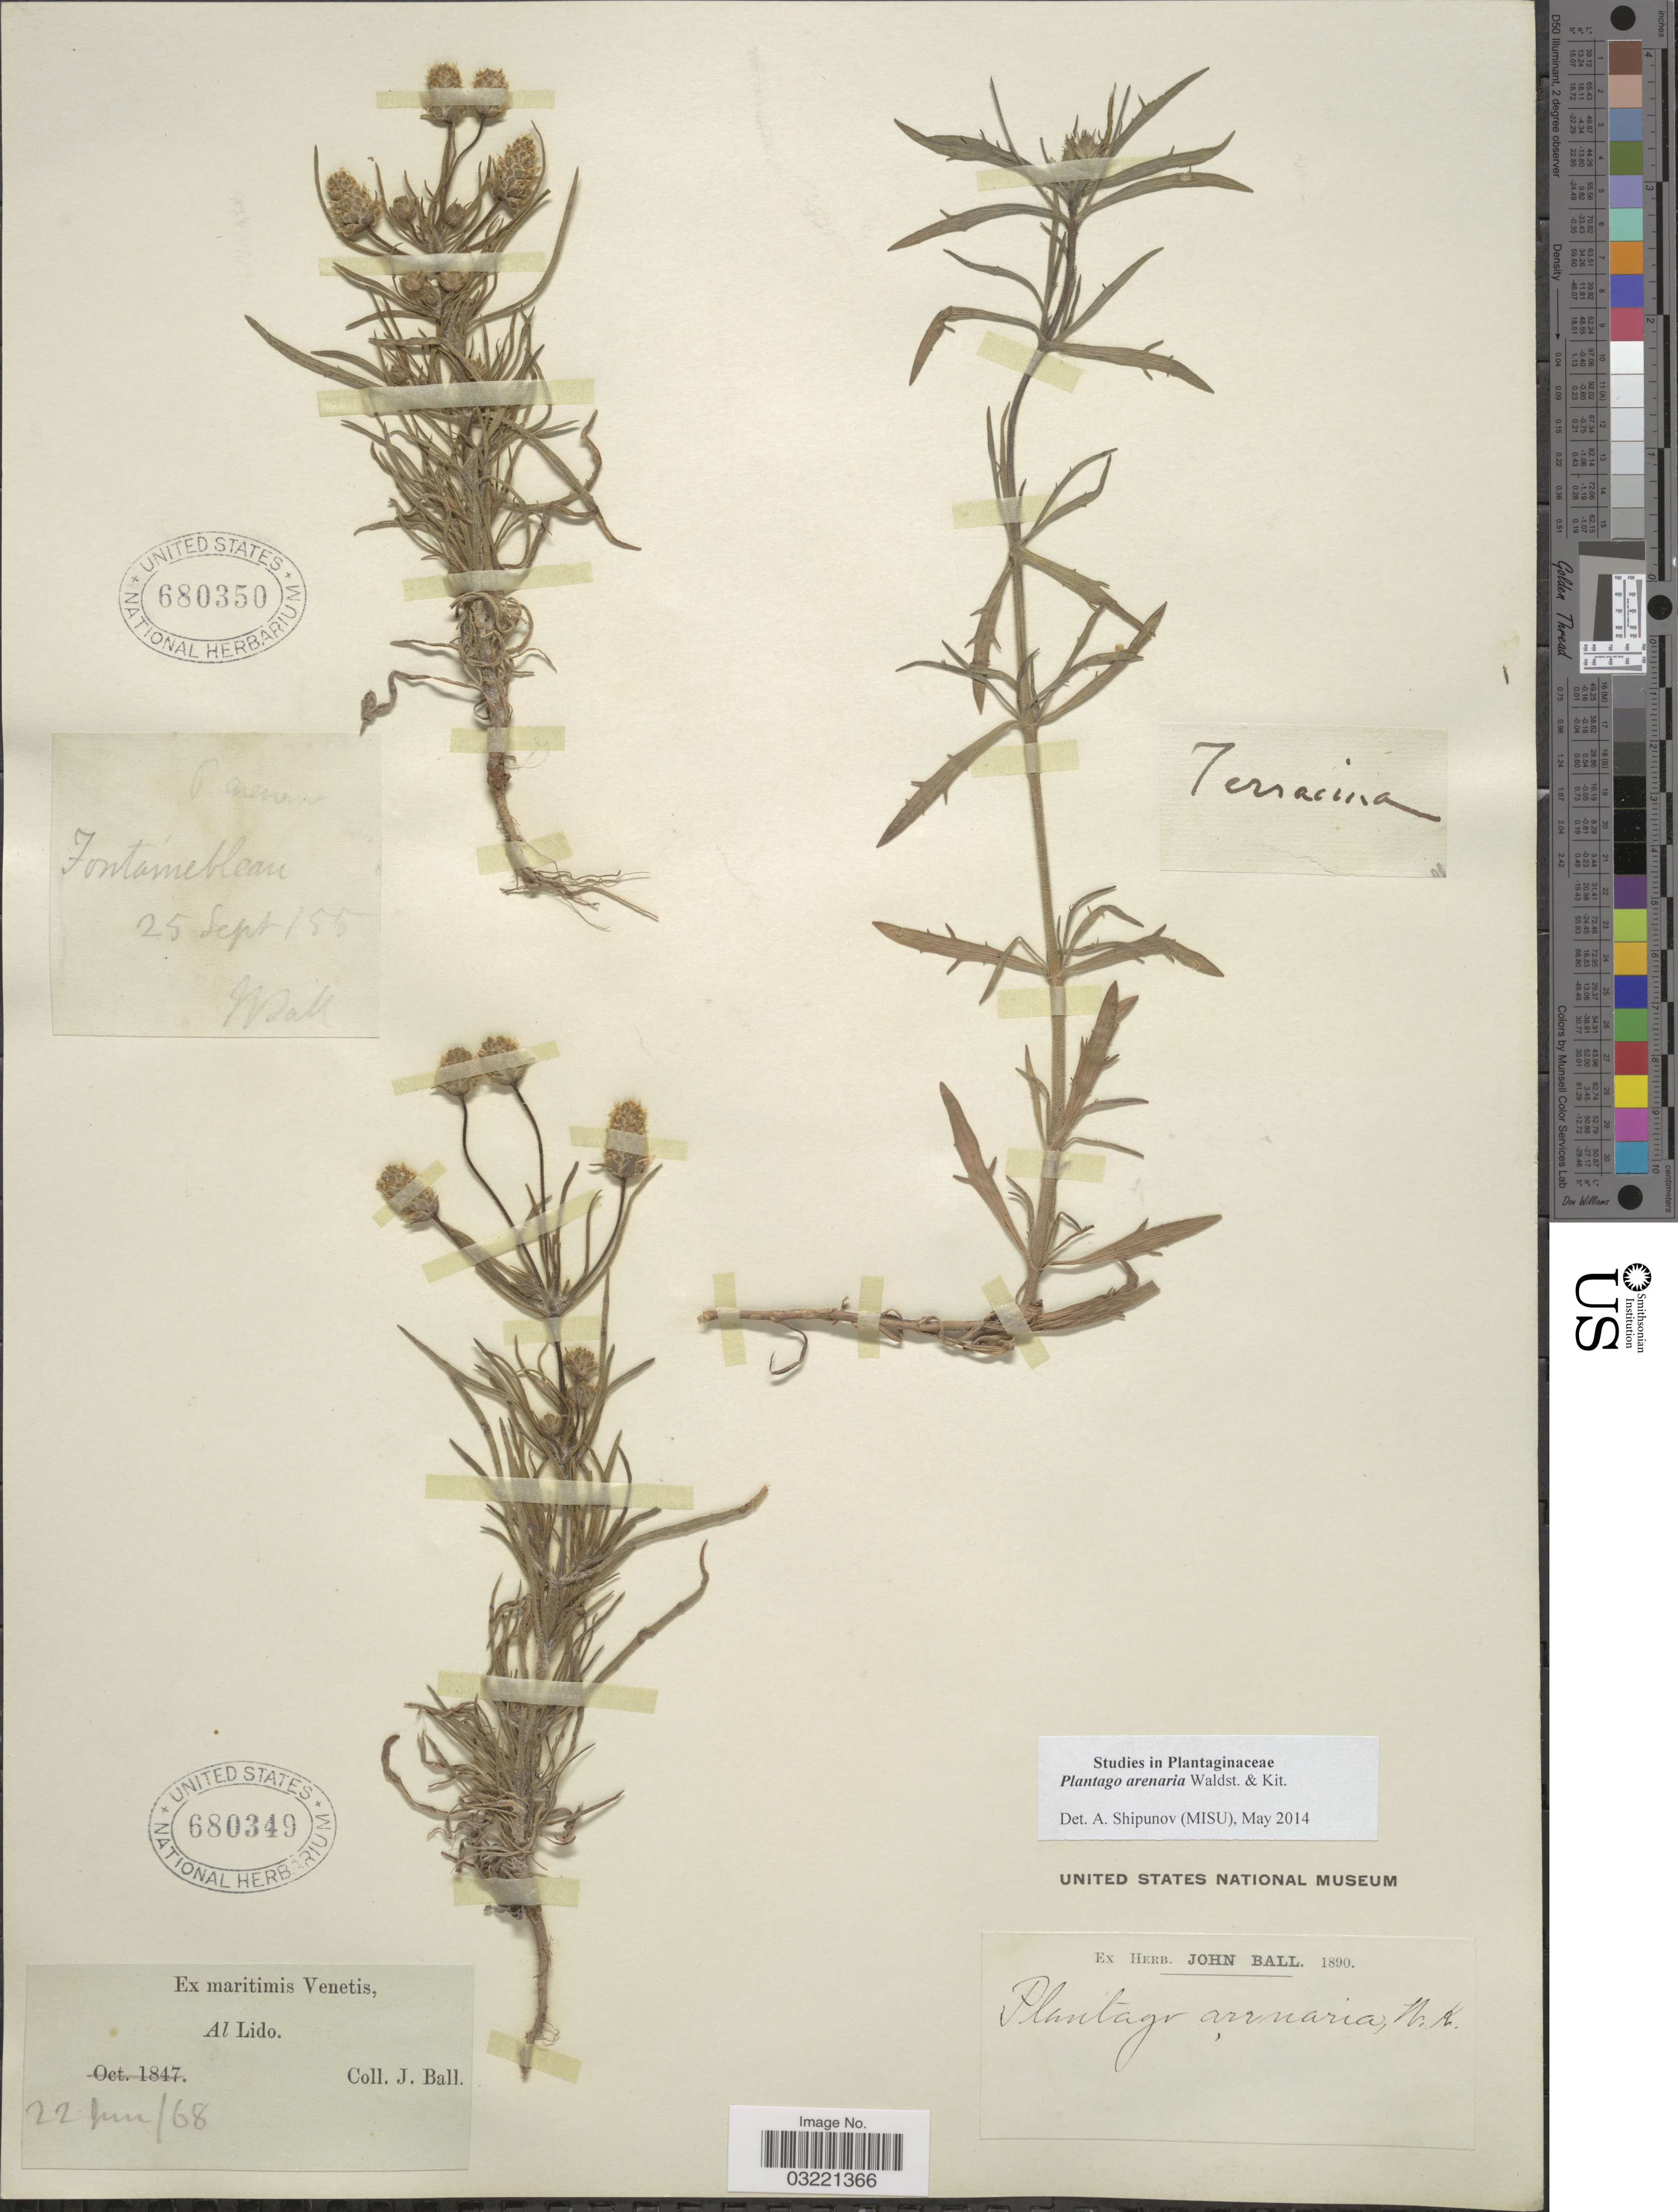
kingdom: Plantae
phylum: Tracheophyta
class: Magnoliopsida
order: Lamiales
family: Plantaginaceae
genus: Plantago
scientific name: Plantago arenaria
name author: Waldst. & Kit.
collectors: J. Ball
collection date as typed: Transcribed d/m/y: 22/6/68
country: Italy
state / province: Veneto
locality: Ex maritimis Venetis, Al Lido.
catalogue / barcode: US 680349